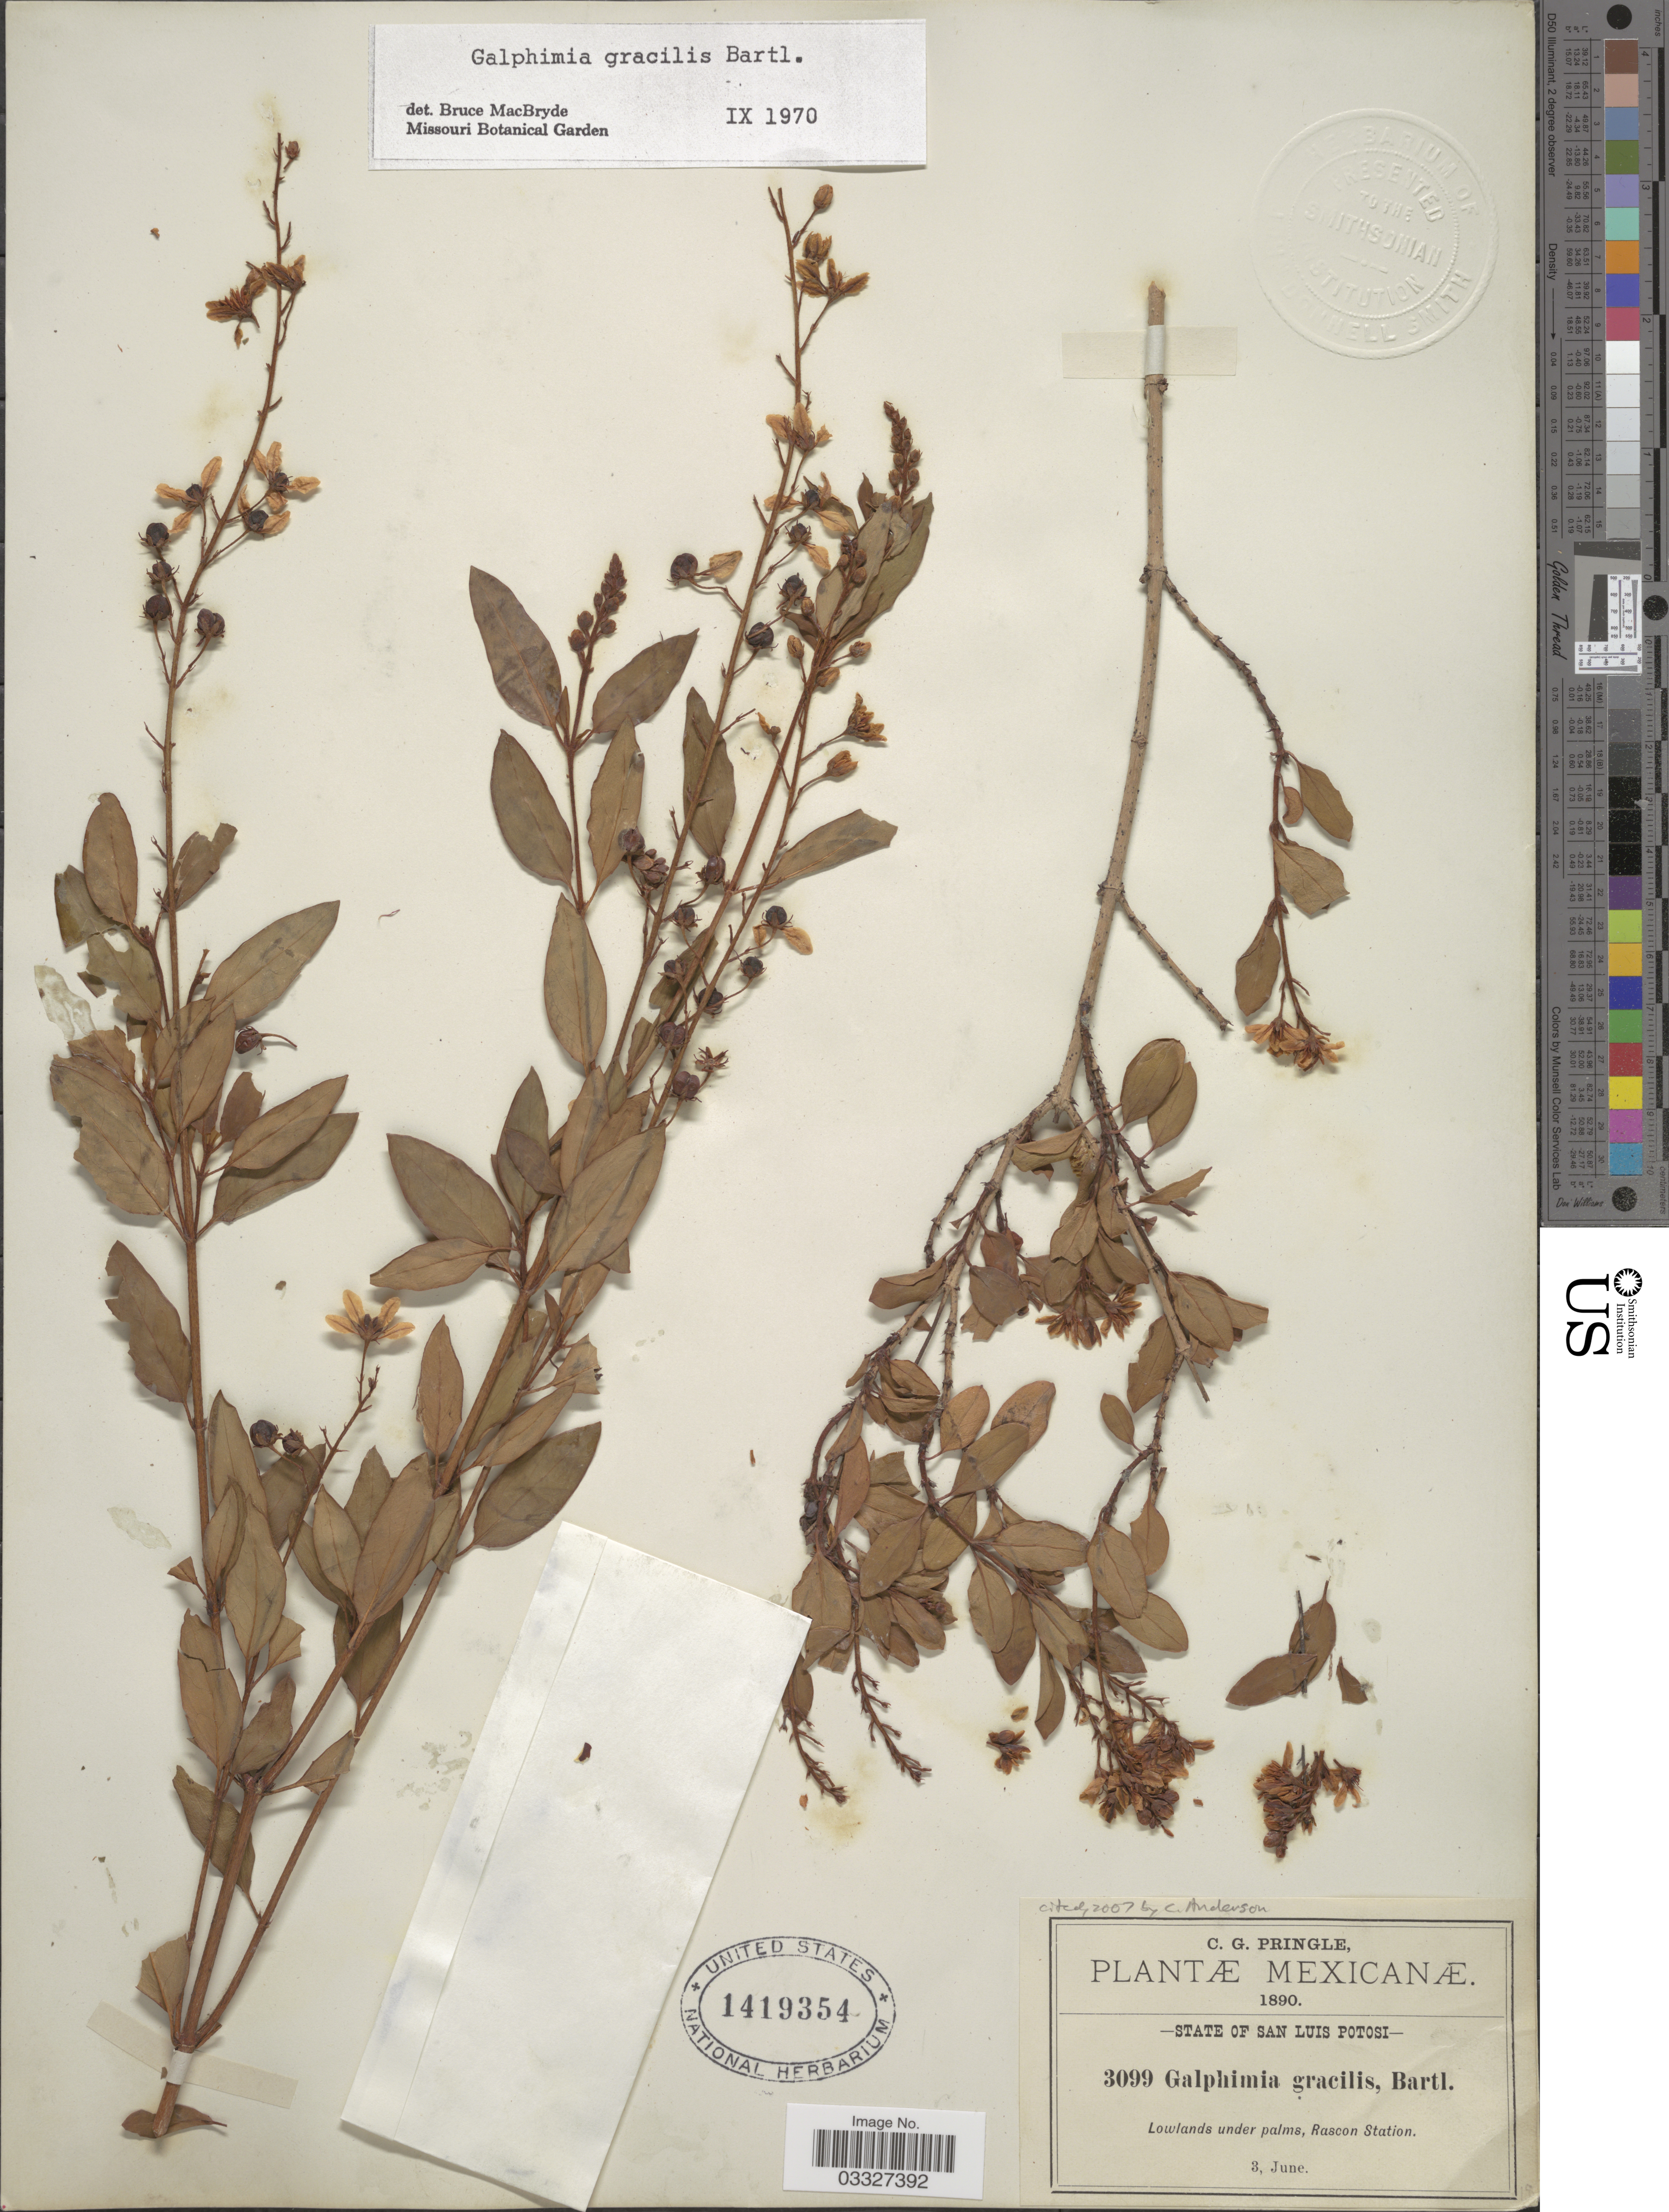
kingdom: Plantae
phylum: Tracheophyta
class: Magnoliopsida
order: Malpighiales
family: Malpighiaceae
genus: Galphimia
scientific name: Galphimia gracilis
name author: Bartl.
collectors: C. G. Pringle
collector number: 3099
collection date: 1890-06-03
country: Mexico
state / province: San Luis Potosí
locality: Lowlands under palms, Rascon Station.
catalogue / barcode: US 1419354